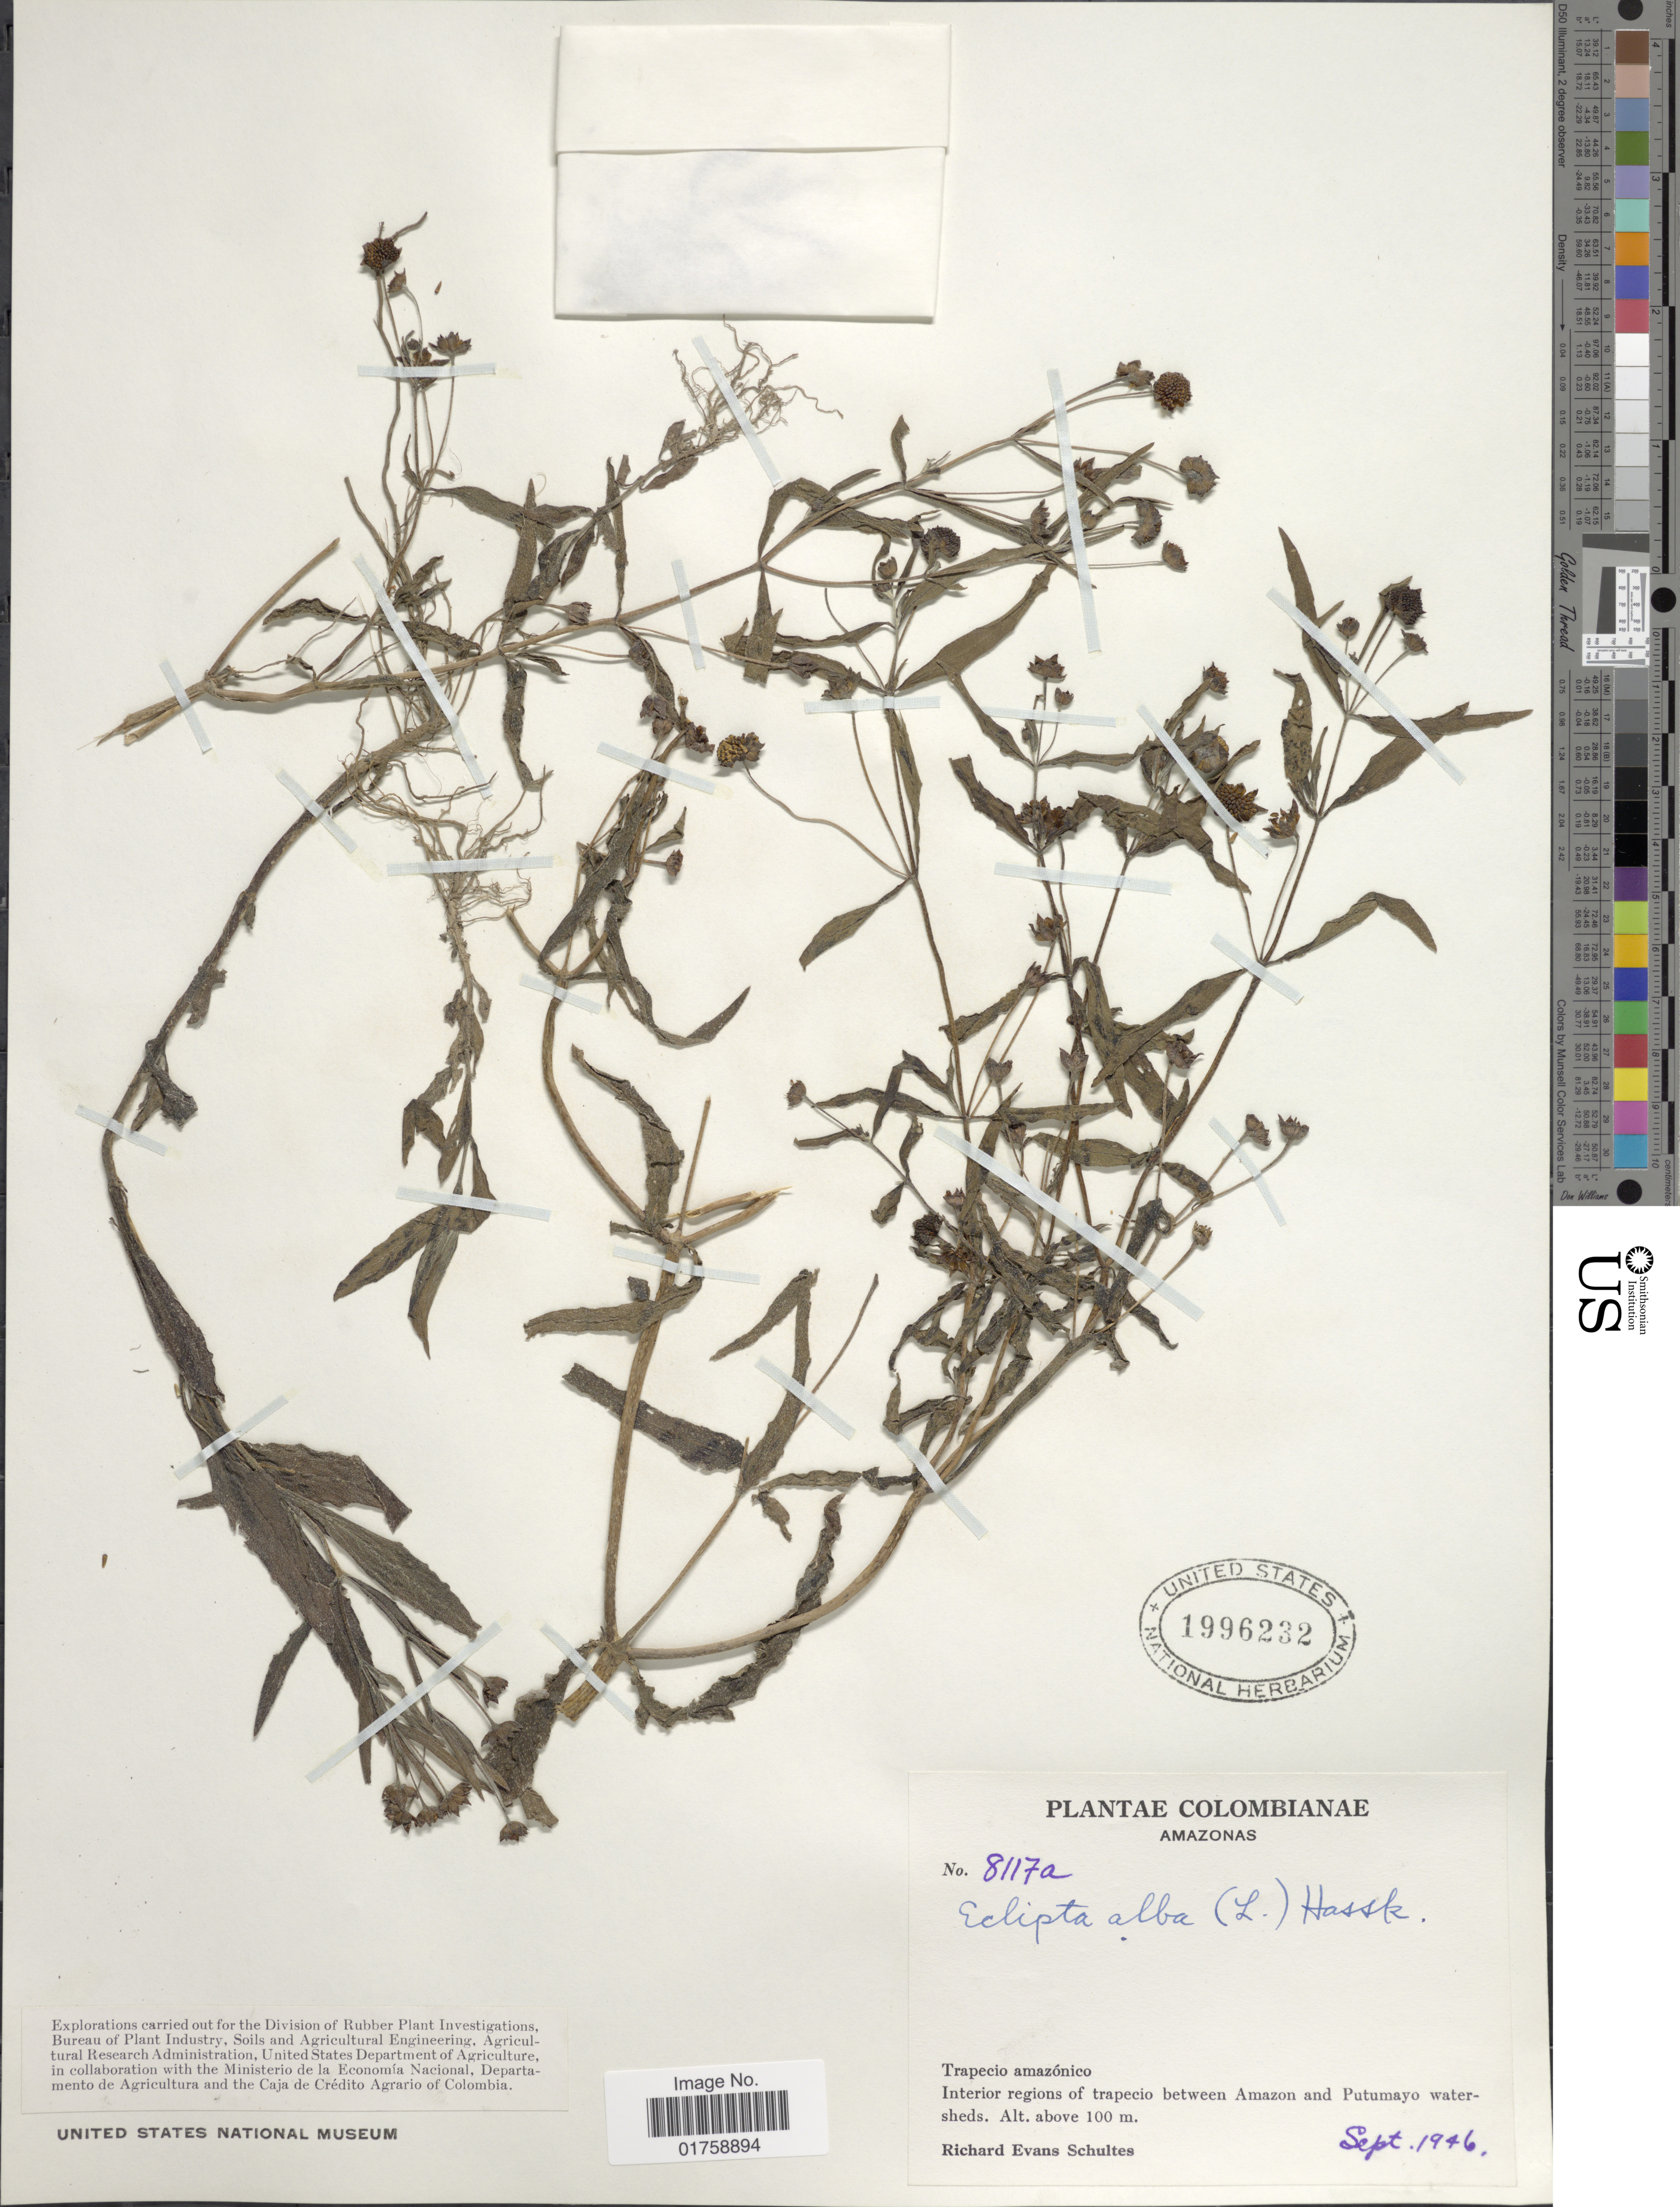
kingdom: Plantae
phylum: Tracheophyta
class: Magnoliopsida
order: Asterales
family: Asteraceae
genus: Eclipta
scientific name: Eclipta alba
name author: (L.) Hassk.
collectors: R. E. Schultes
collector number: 8771a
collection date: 1946-09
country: Colombia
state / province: Amazônas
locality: Trapecio amazonica. interior regions of trapecio between Amazon and Putumayo watersheds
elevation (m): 100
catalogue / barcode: US 1996232